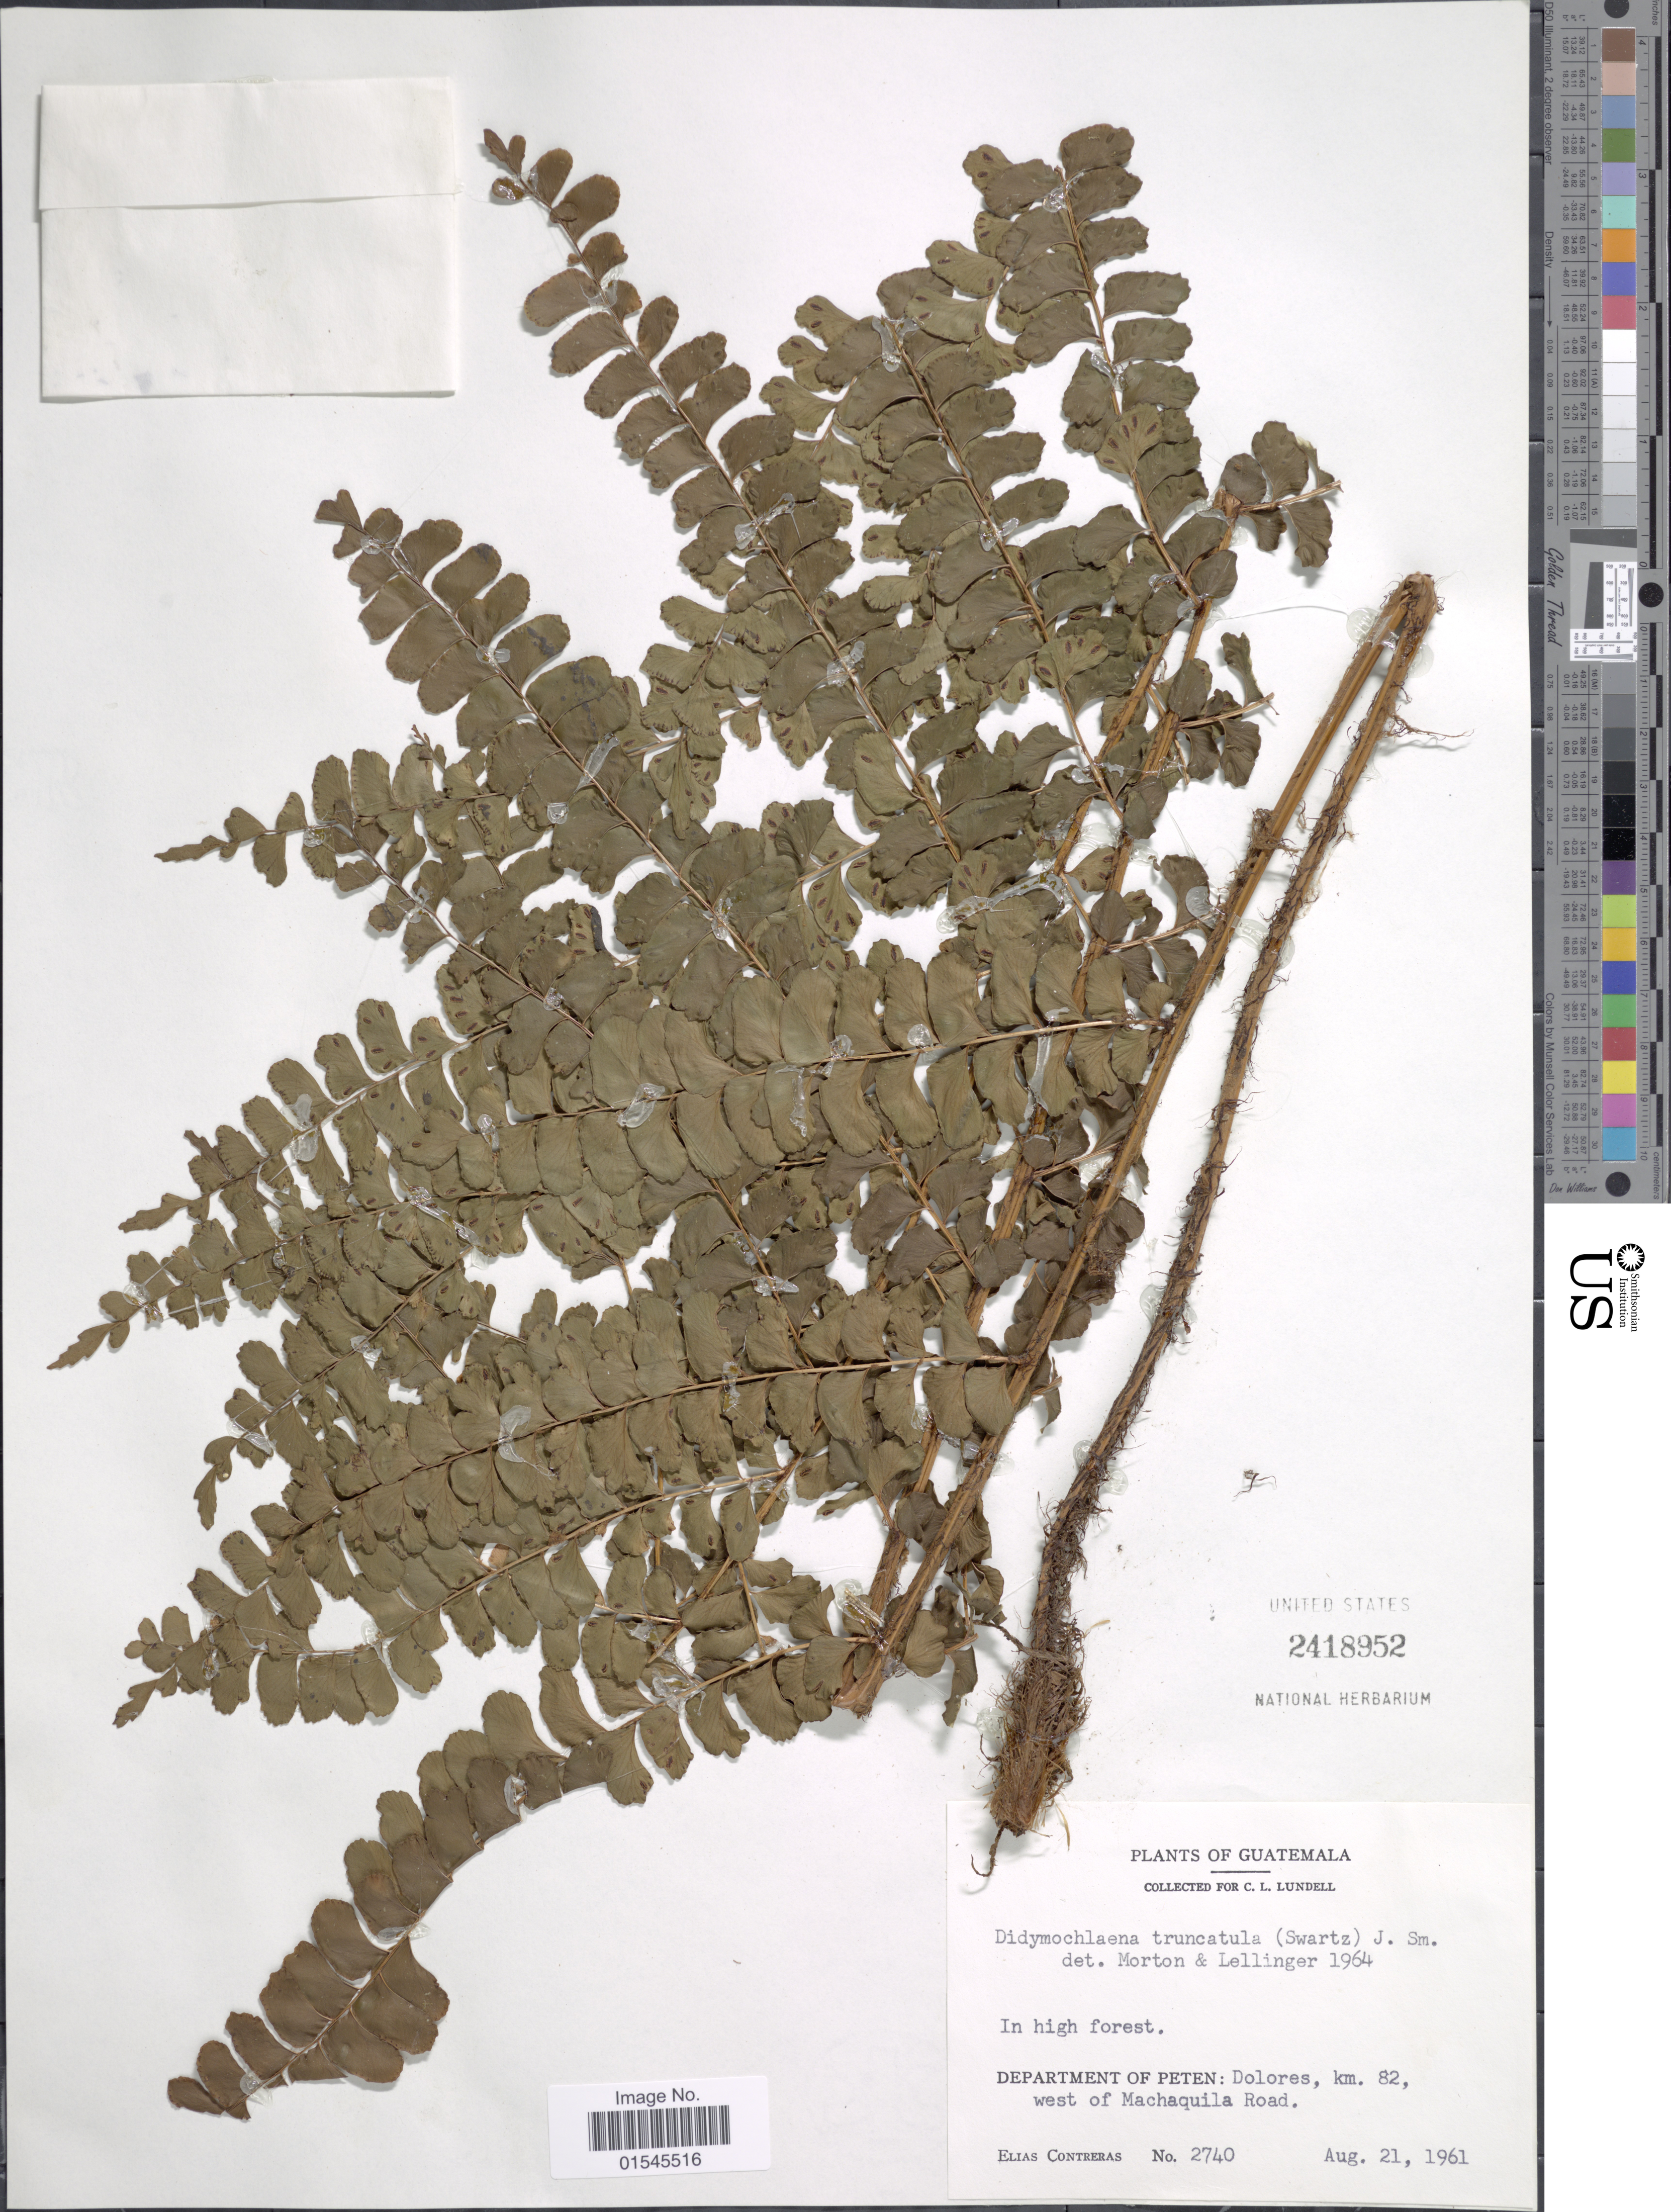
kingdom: Plantae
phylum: Tracheophyta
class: Polypodiopsida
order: Polypodiales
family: Didymochlaenaceae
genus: Didymochlaena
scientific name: Didymochlaena truncatula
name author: (Sw.) J. Sm.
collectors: E. Contreras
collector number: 2740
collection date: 1961-08-21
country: Guatemala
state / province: El Petén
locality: Guatemala. Department of Peten: Dolores, km. 82 west of Machauilla road.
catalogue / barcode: US 2418952